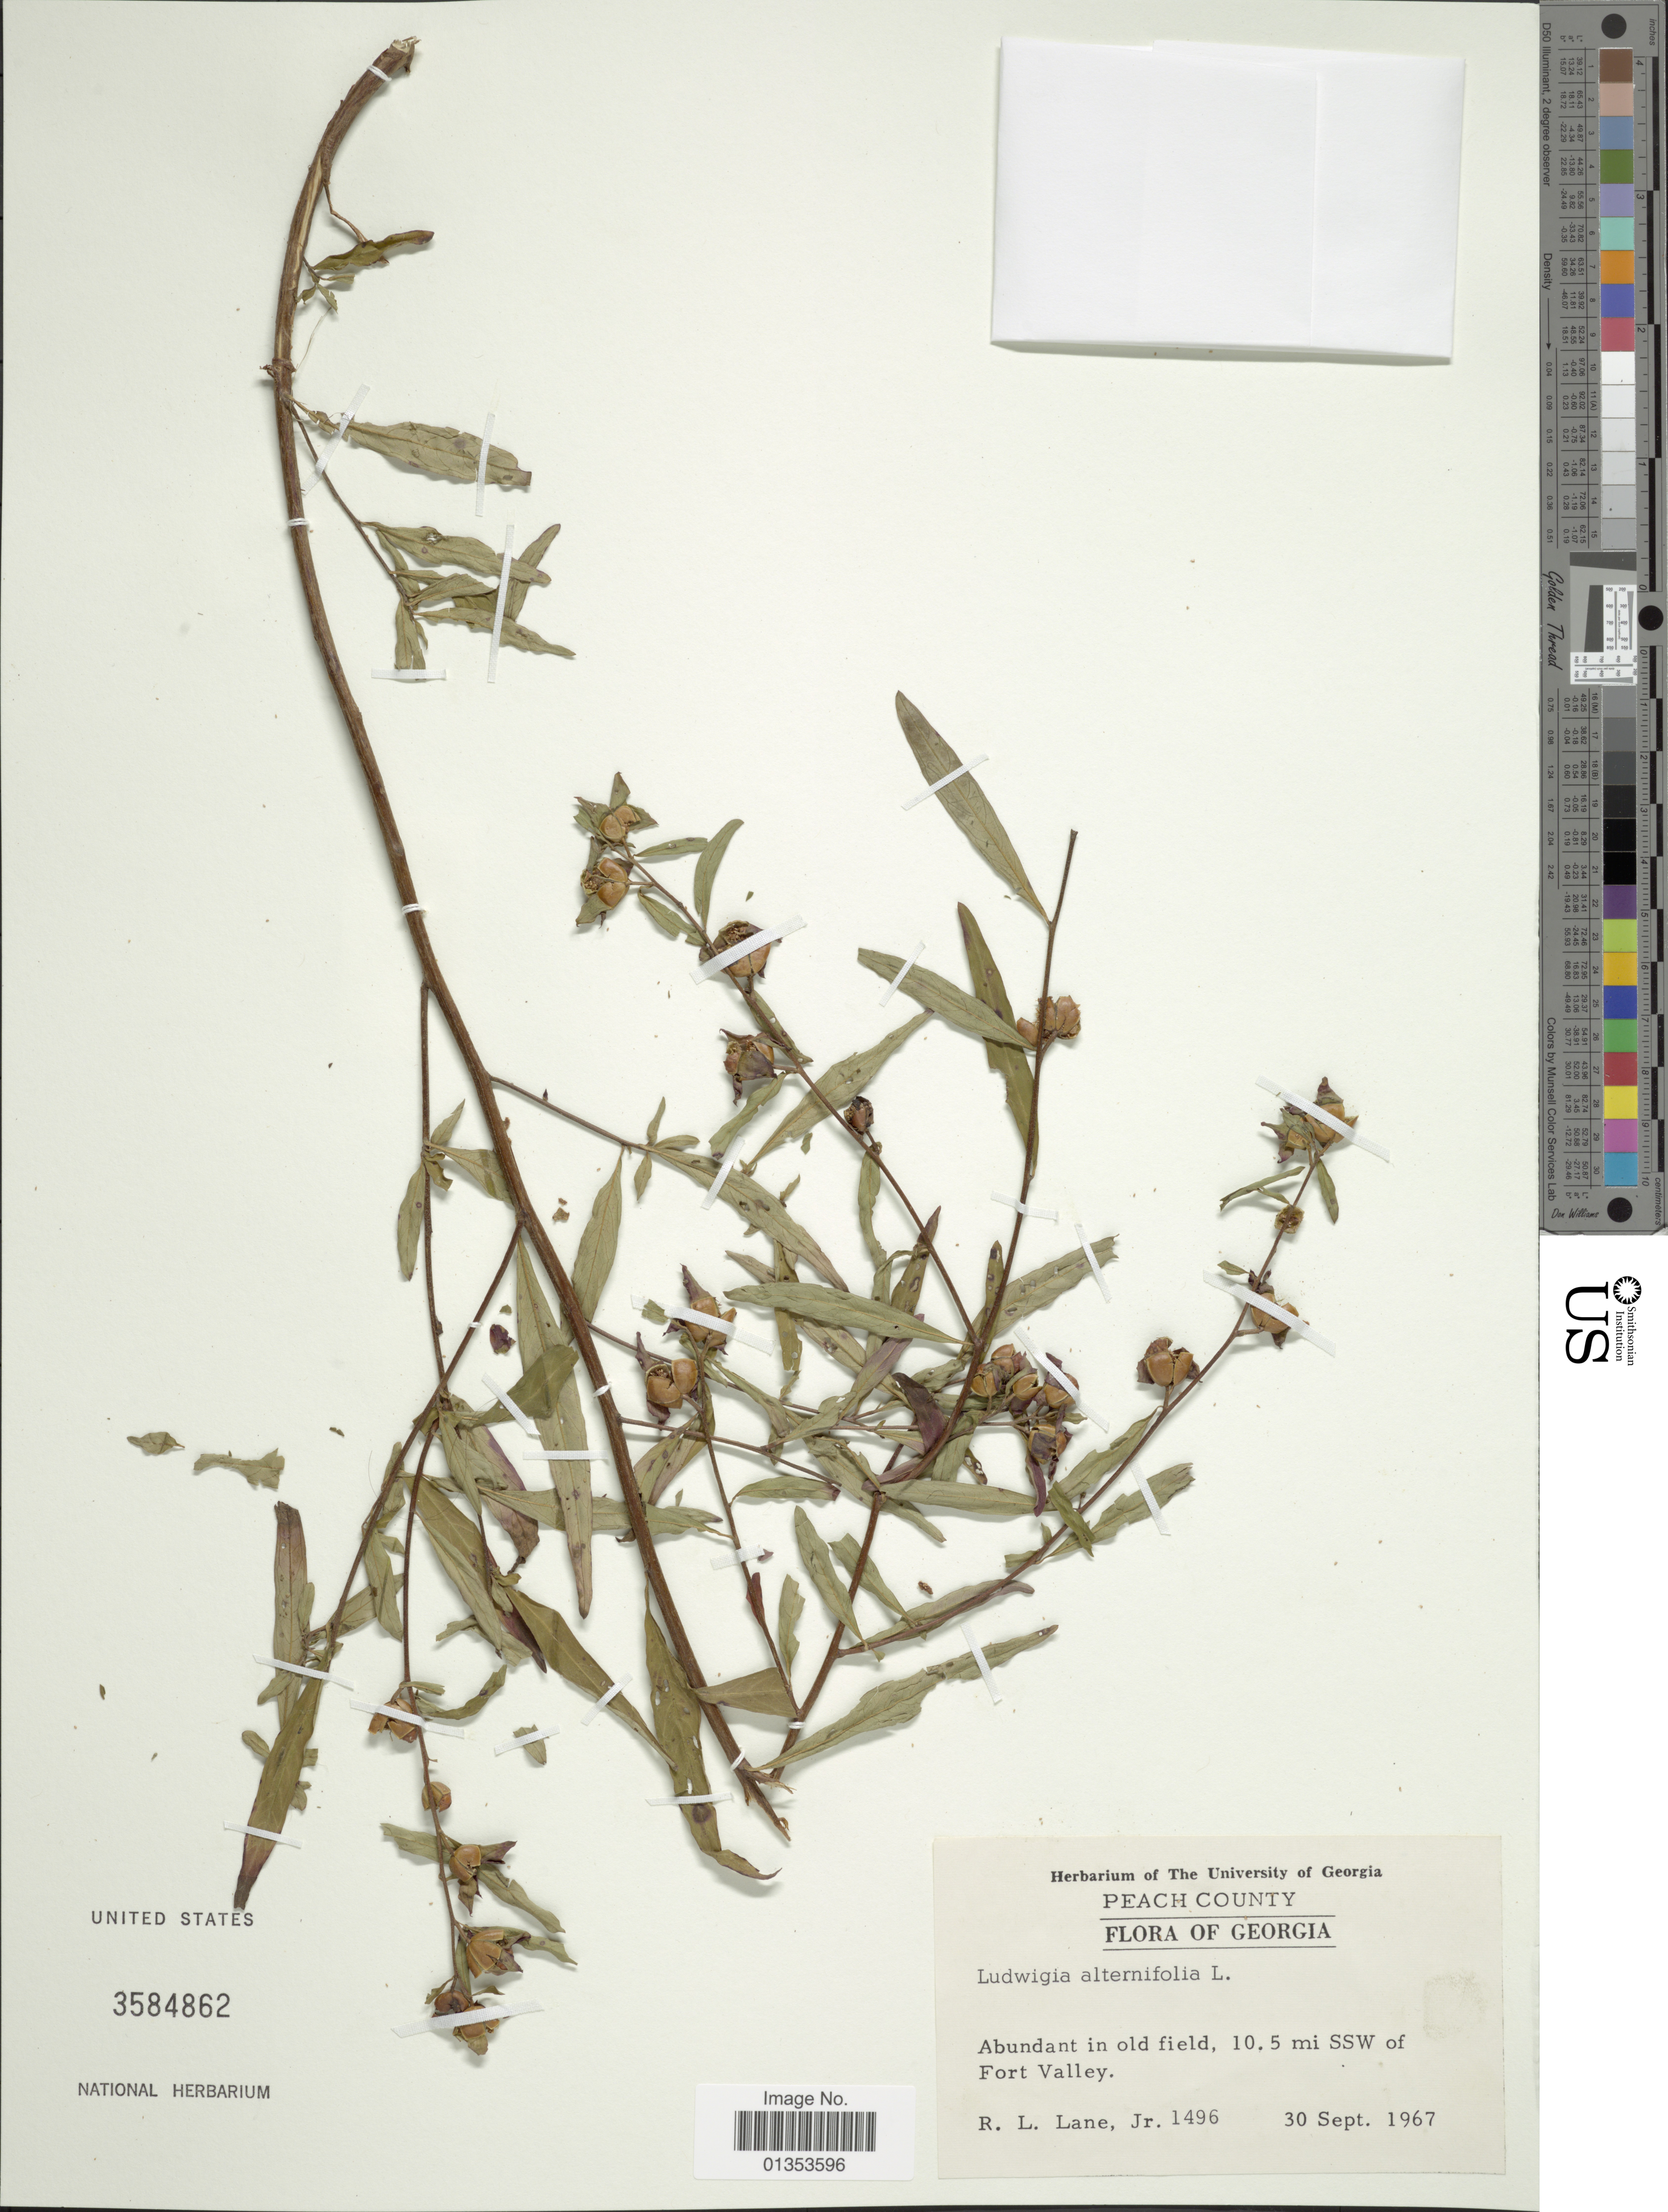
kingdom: Plantae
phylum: Tracheophyta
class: Magnoliopsida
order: Myrtales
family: Onagraceae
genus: Ludwigia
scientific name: Ludwigia alternifolia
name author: L.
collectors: R. Lane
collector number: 1496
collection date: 1967-09-30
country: United States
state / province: Georgia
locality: Peach County, Abundant in old field, 10.5 mi SSW of Fort Valley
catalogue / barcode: US 3584862